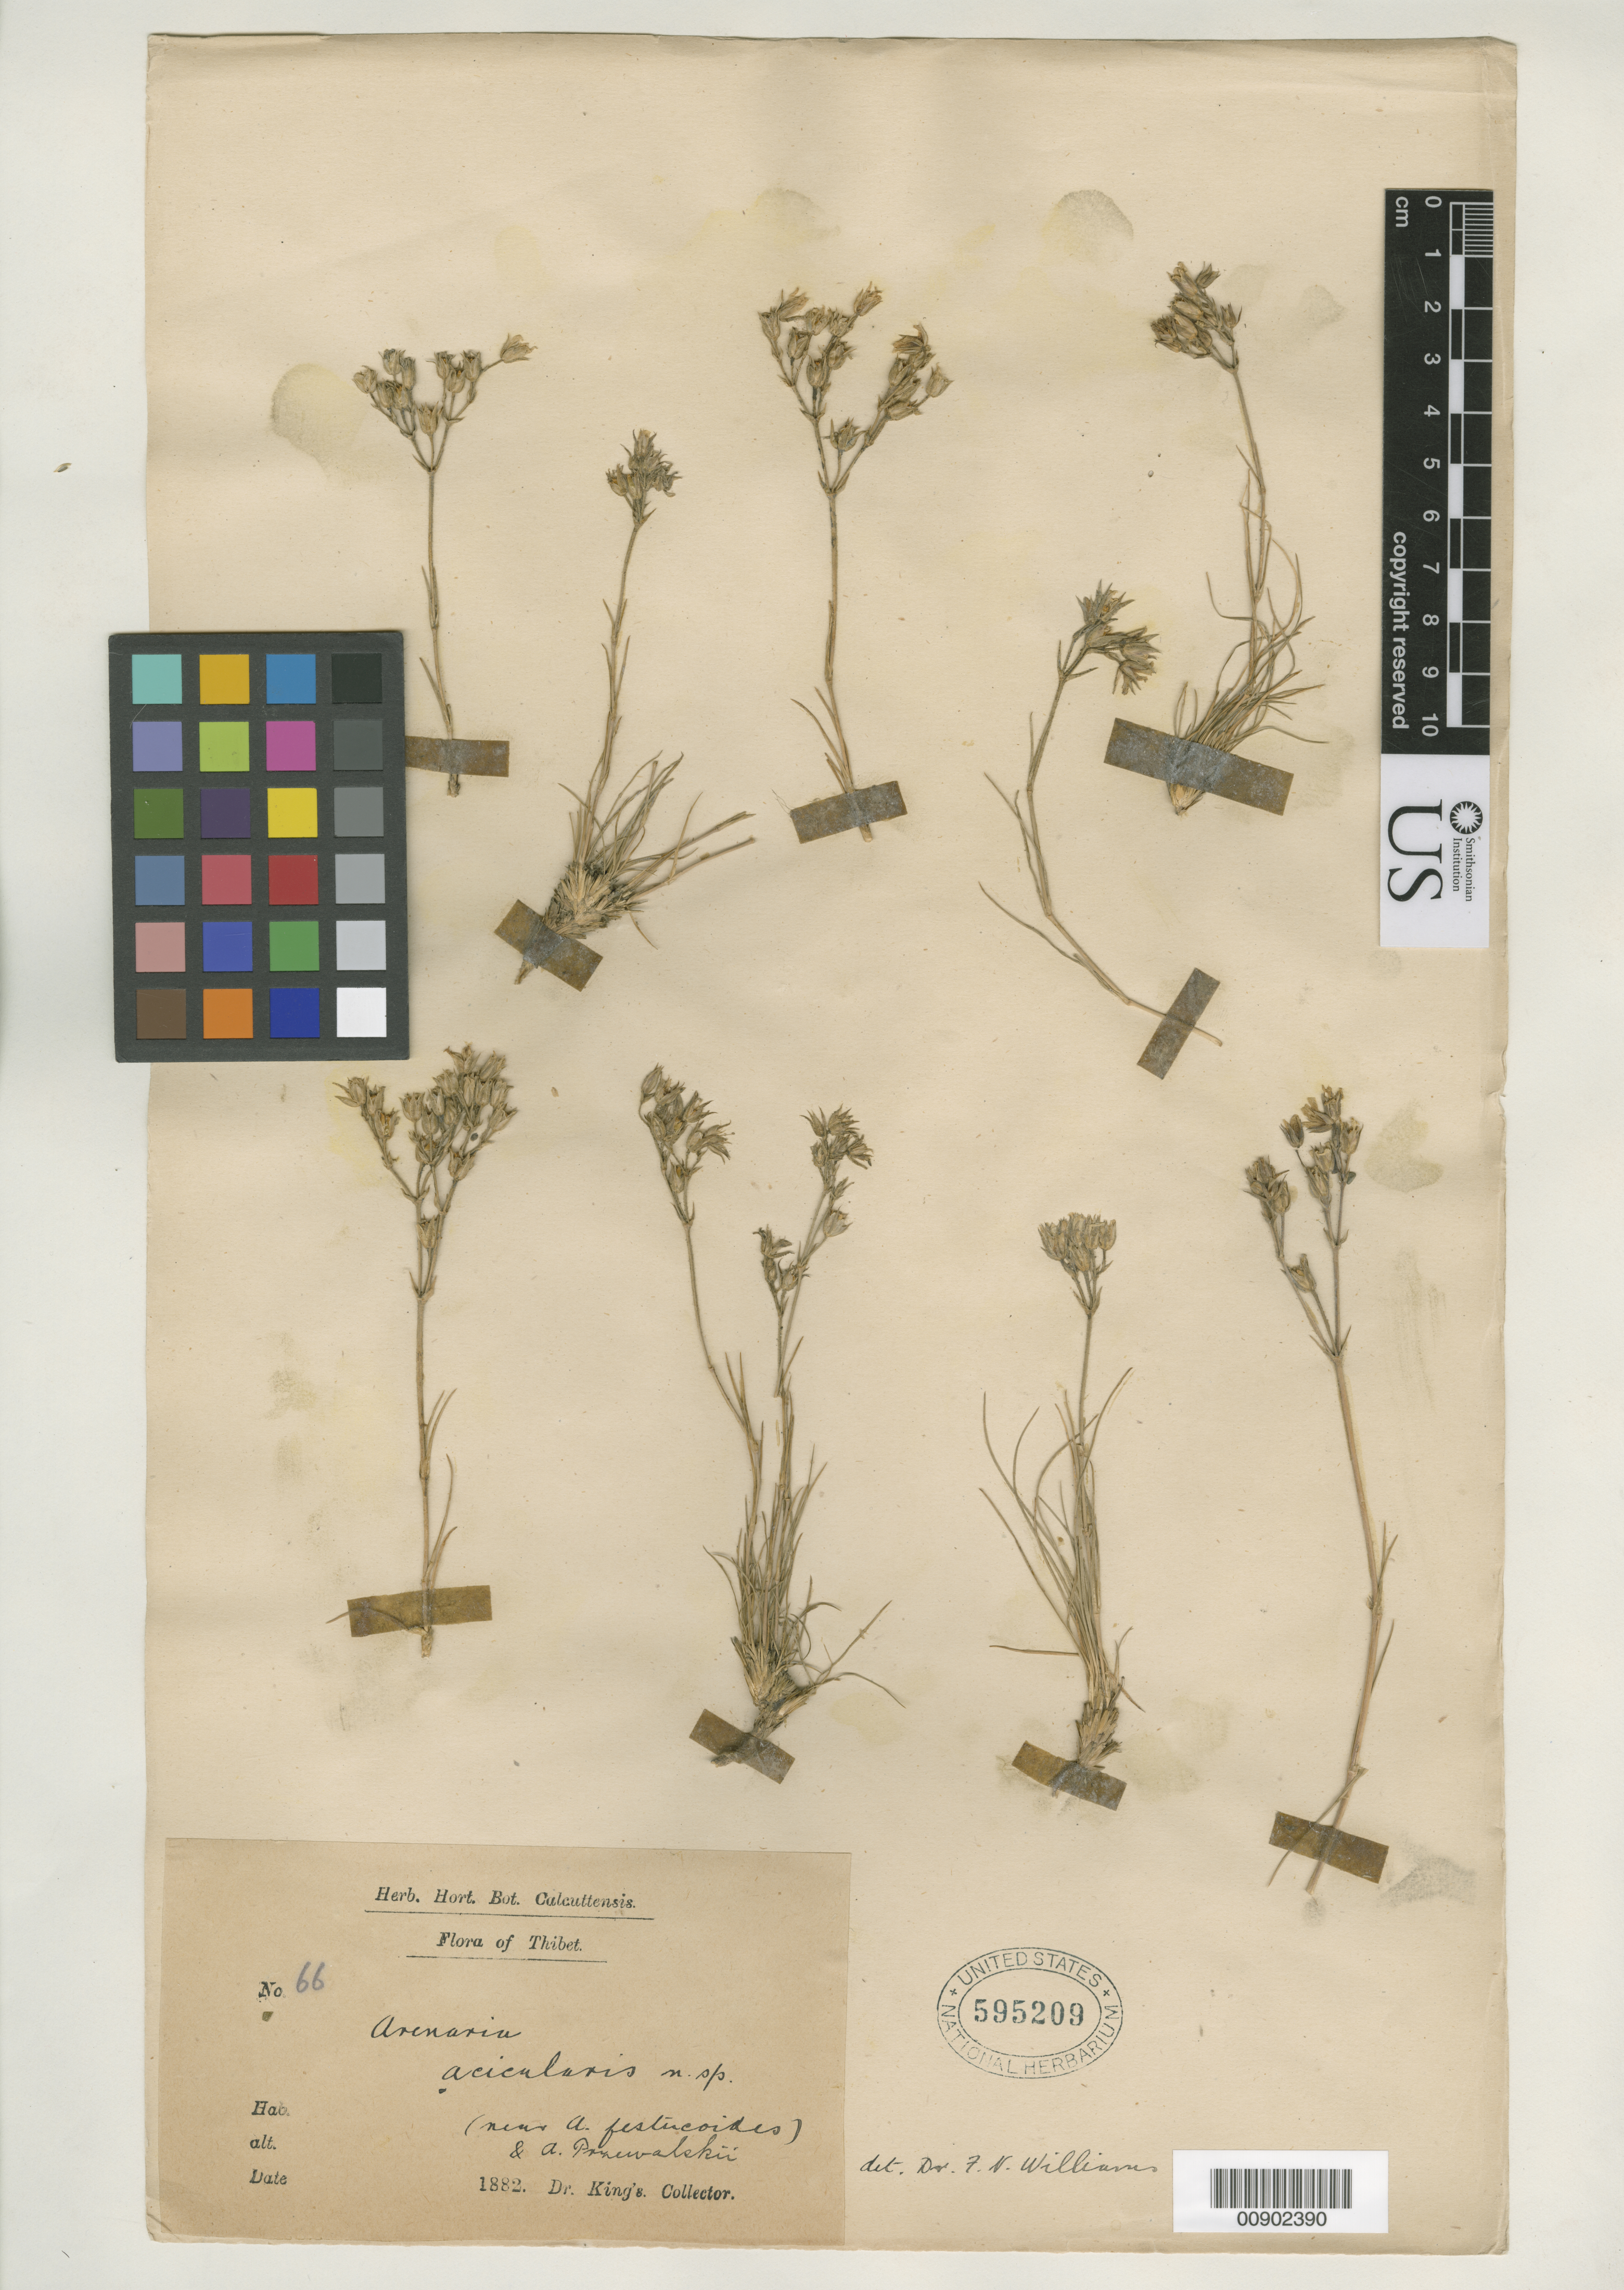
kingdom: Plantae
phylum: Tracheophyta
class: Magnoliopsida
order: Caryophyllales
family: Caryophyllaceae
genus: Arenaria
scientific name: Arenaria acicularis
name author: F.N. Williams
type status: Syntype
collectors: Dr. King's collector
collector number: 66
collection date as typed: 1882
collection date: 1882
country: China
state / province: Xizang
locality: Thibet.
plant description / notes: Earlier publication (as nom. nud.?), Ann. Naturhist. Mus. Wien 22: 23 (1907).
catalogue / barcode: US 595209